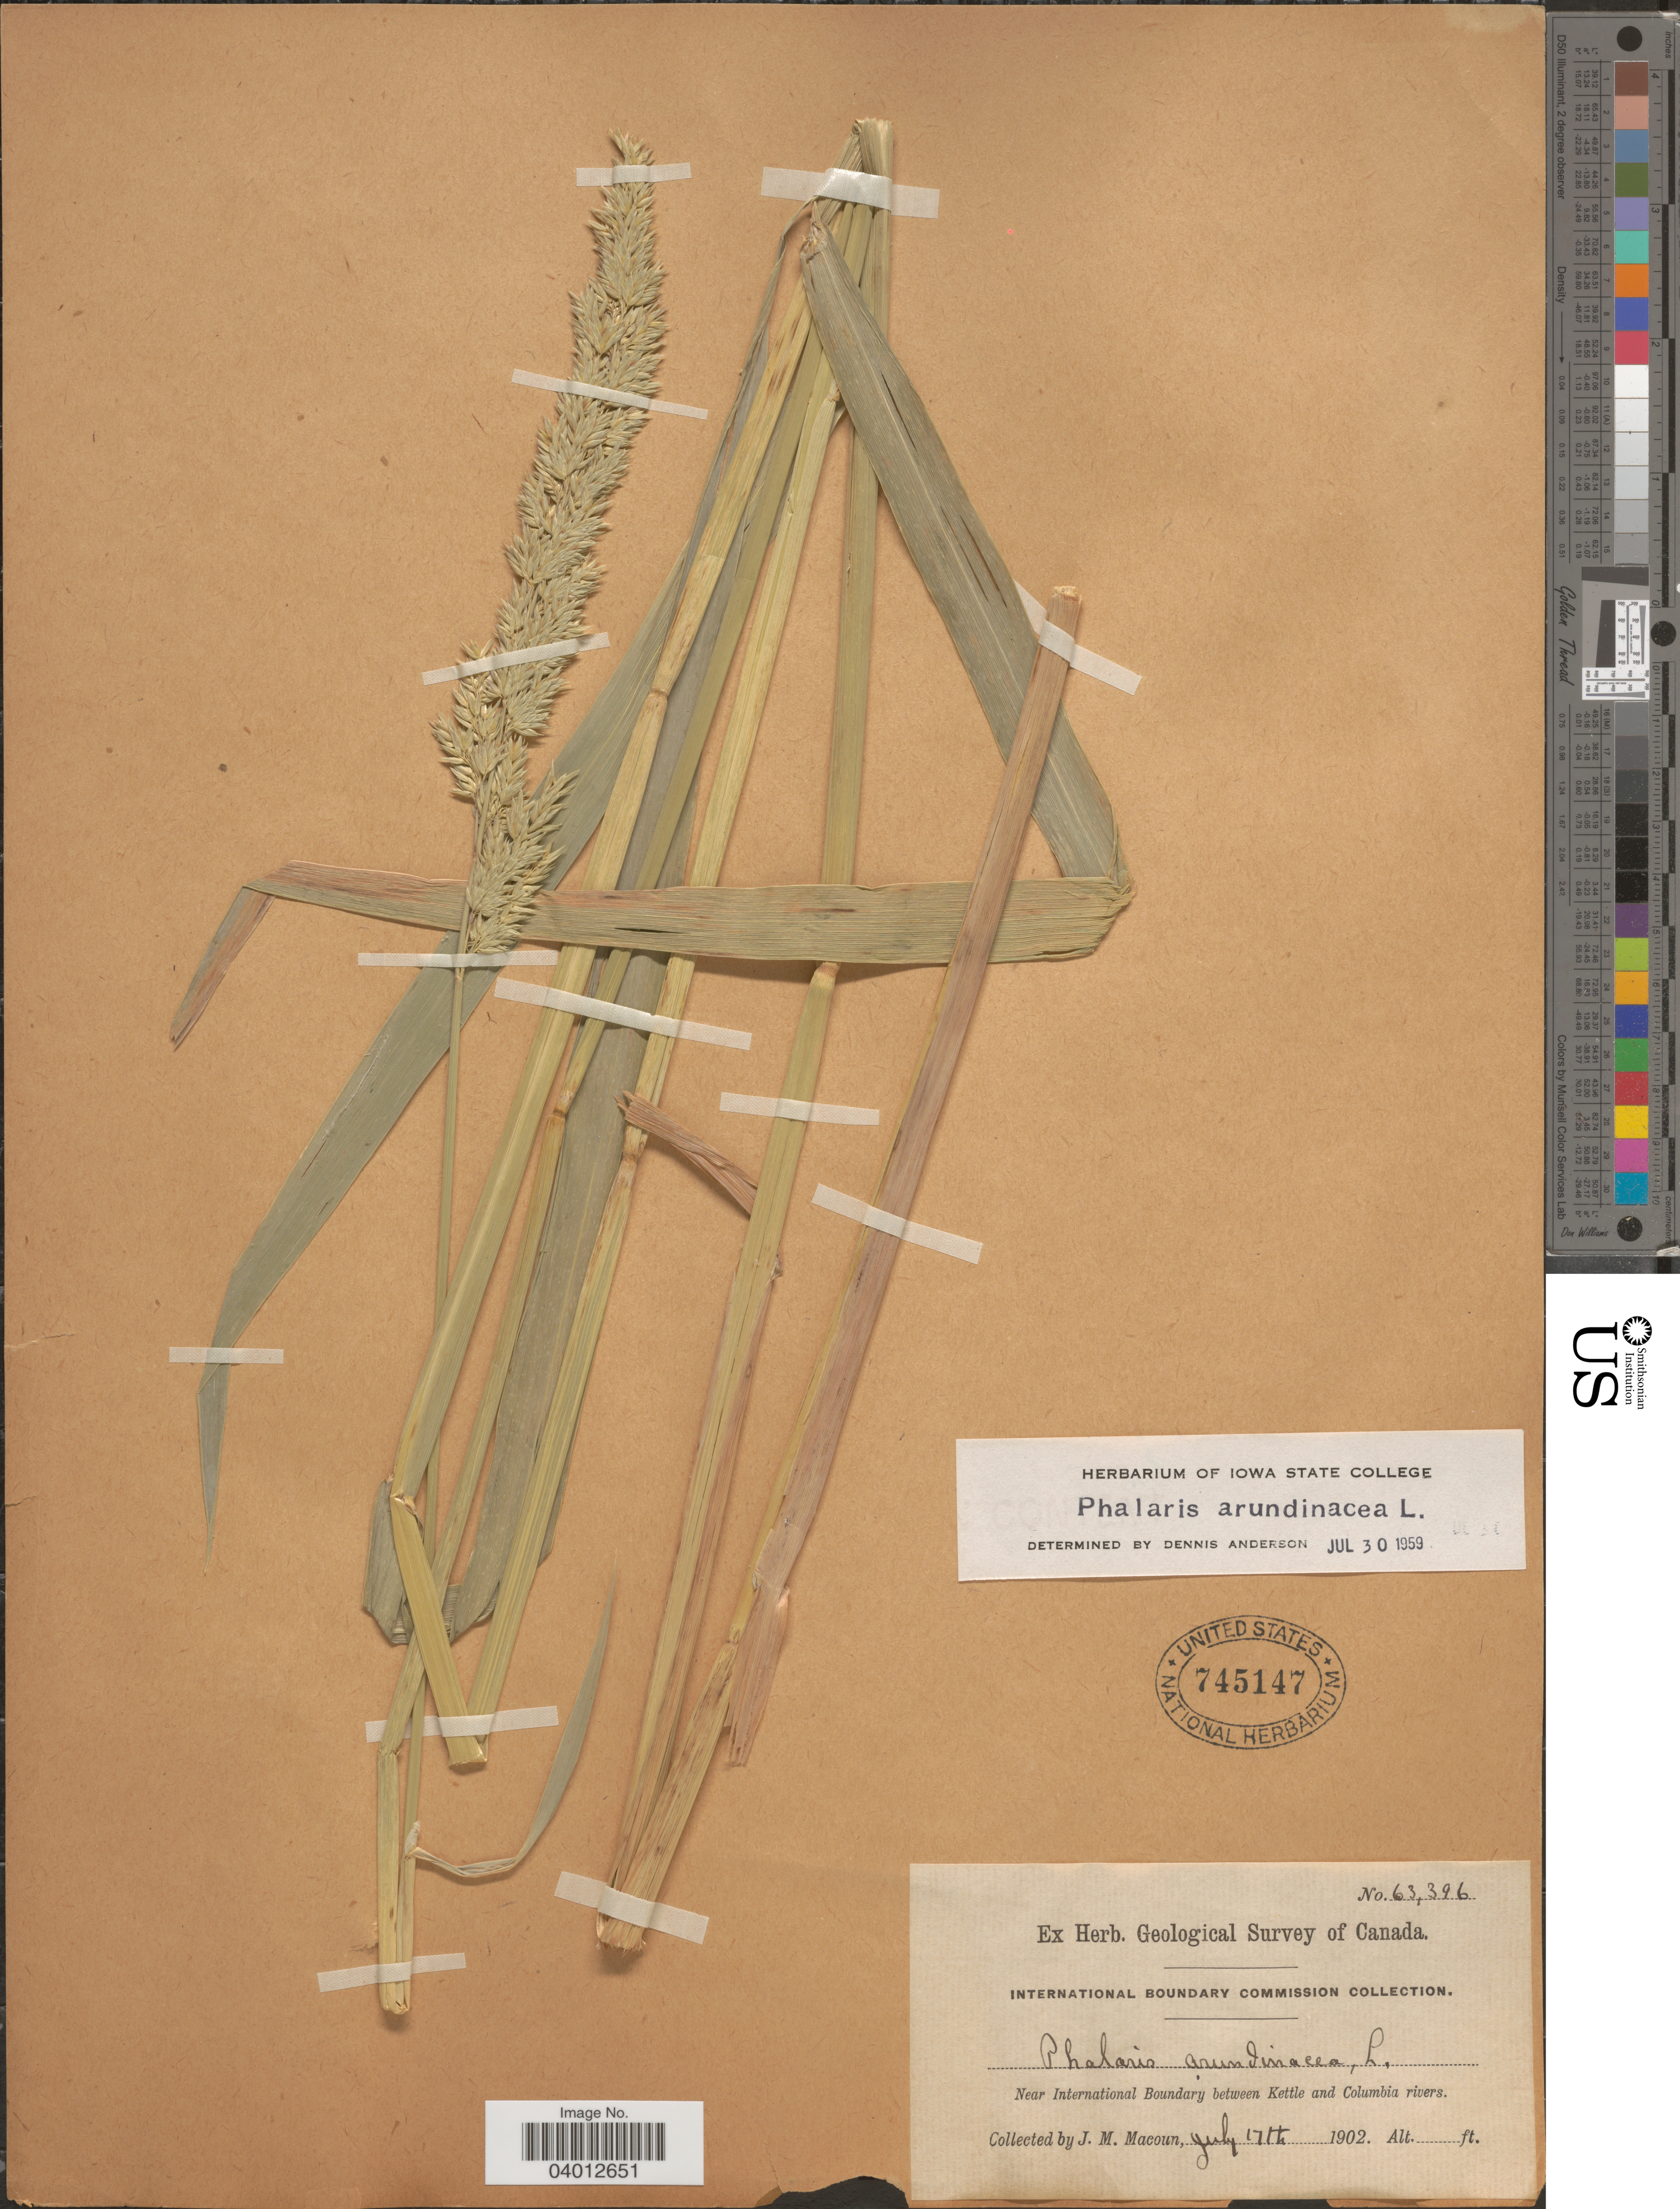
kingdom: Plantae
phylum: Tracheophyta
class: Liliopsida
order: Poales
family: Poaceae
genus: Phalaris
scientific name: Phalaris arundinacea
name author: L.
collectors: J. M. Macoun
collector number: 63396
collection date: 1902-07-17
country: Canada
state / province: British Columbia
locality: Near International Boundary between Kettle and Columbia rivers.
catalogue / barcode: US 745147